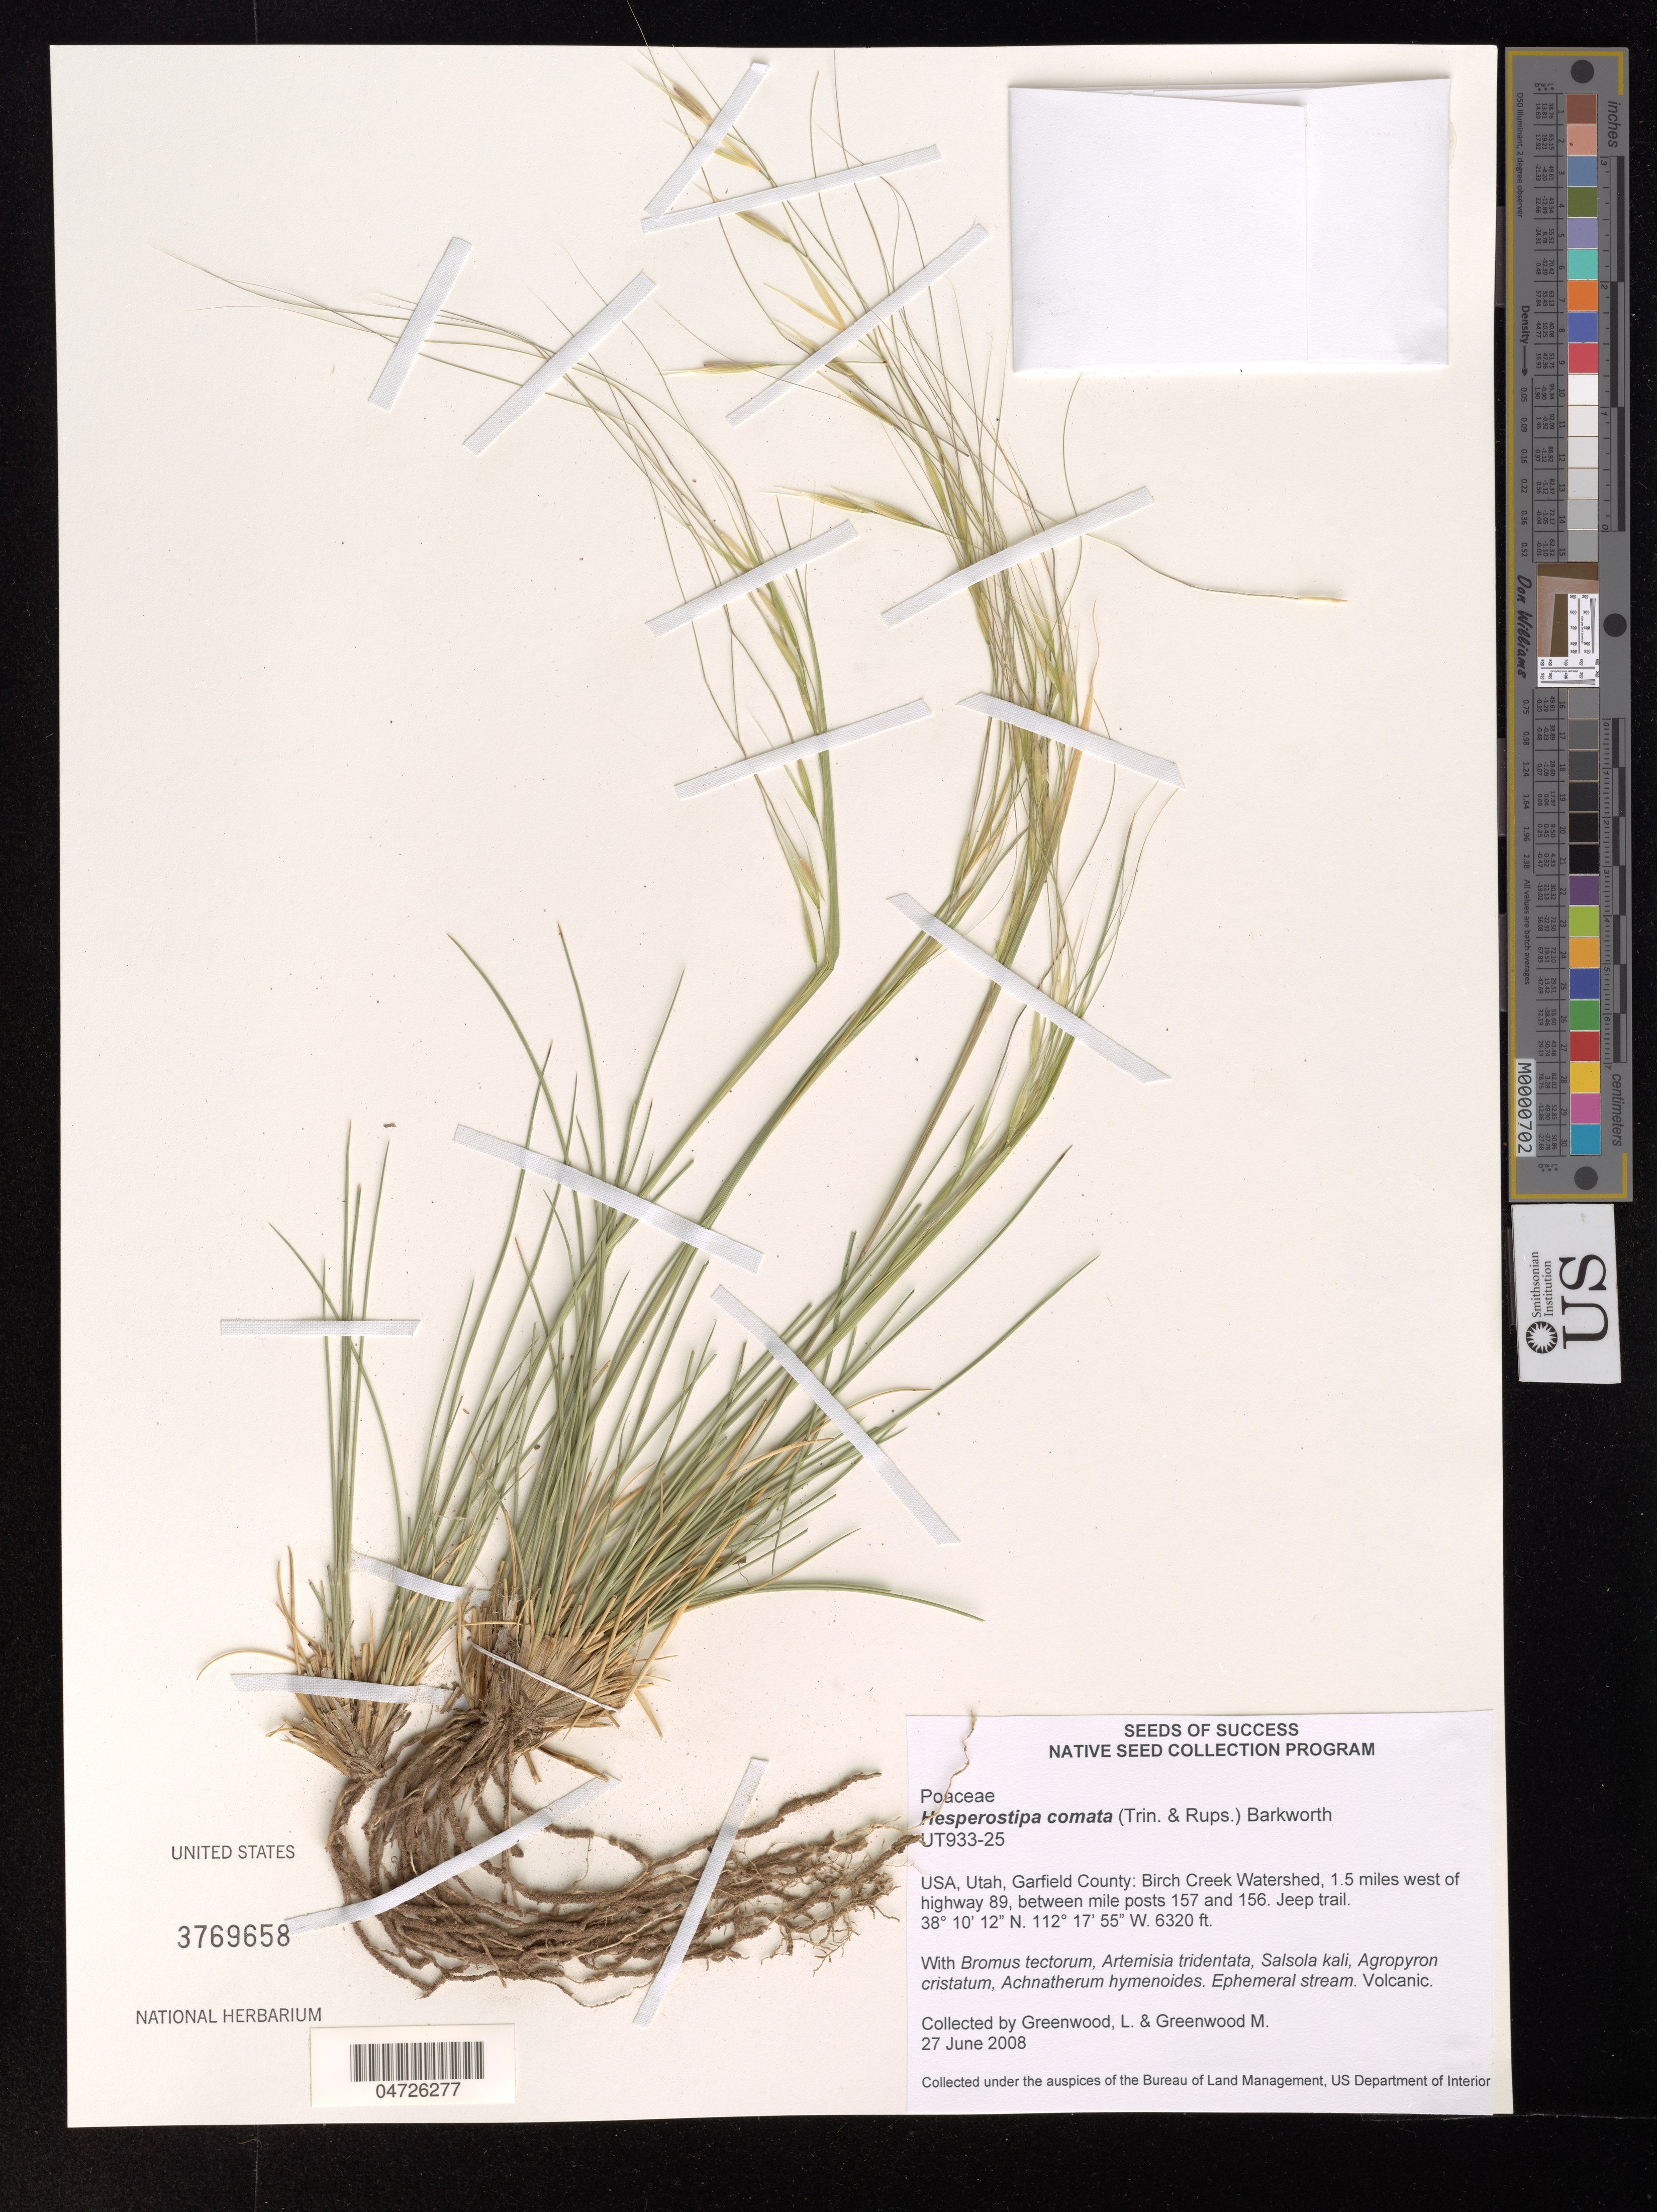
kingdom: Plantae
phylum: Tracheophyta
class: Liliopsida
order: Poales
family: Poaceae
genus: Hesperostipa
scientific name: Hesperostipa comata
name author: (Trin. & Rupr.) Barkworth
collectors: L. Greenwood & Greenwood, M.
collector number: UT933-25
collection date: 2008-06-27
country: United States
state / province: Utah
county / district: Garfield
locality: Garfield County: Birch Creek Watershed, 1.5 miles west of highway 89, between mile posts 157 and 156.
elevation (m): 1926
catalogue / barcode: US 3769658